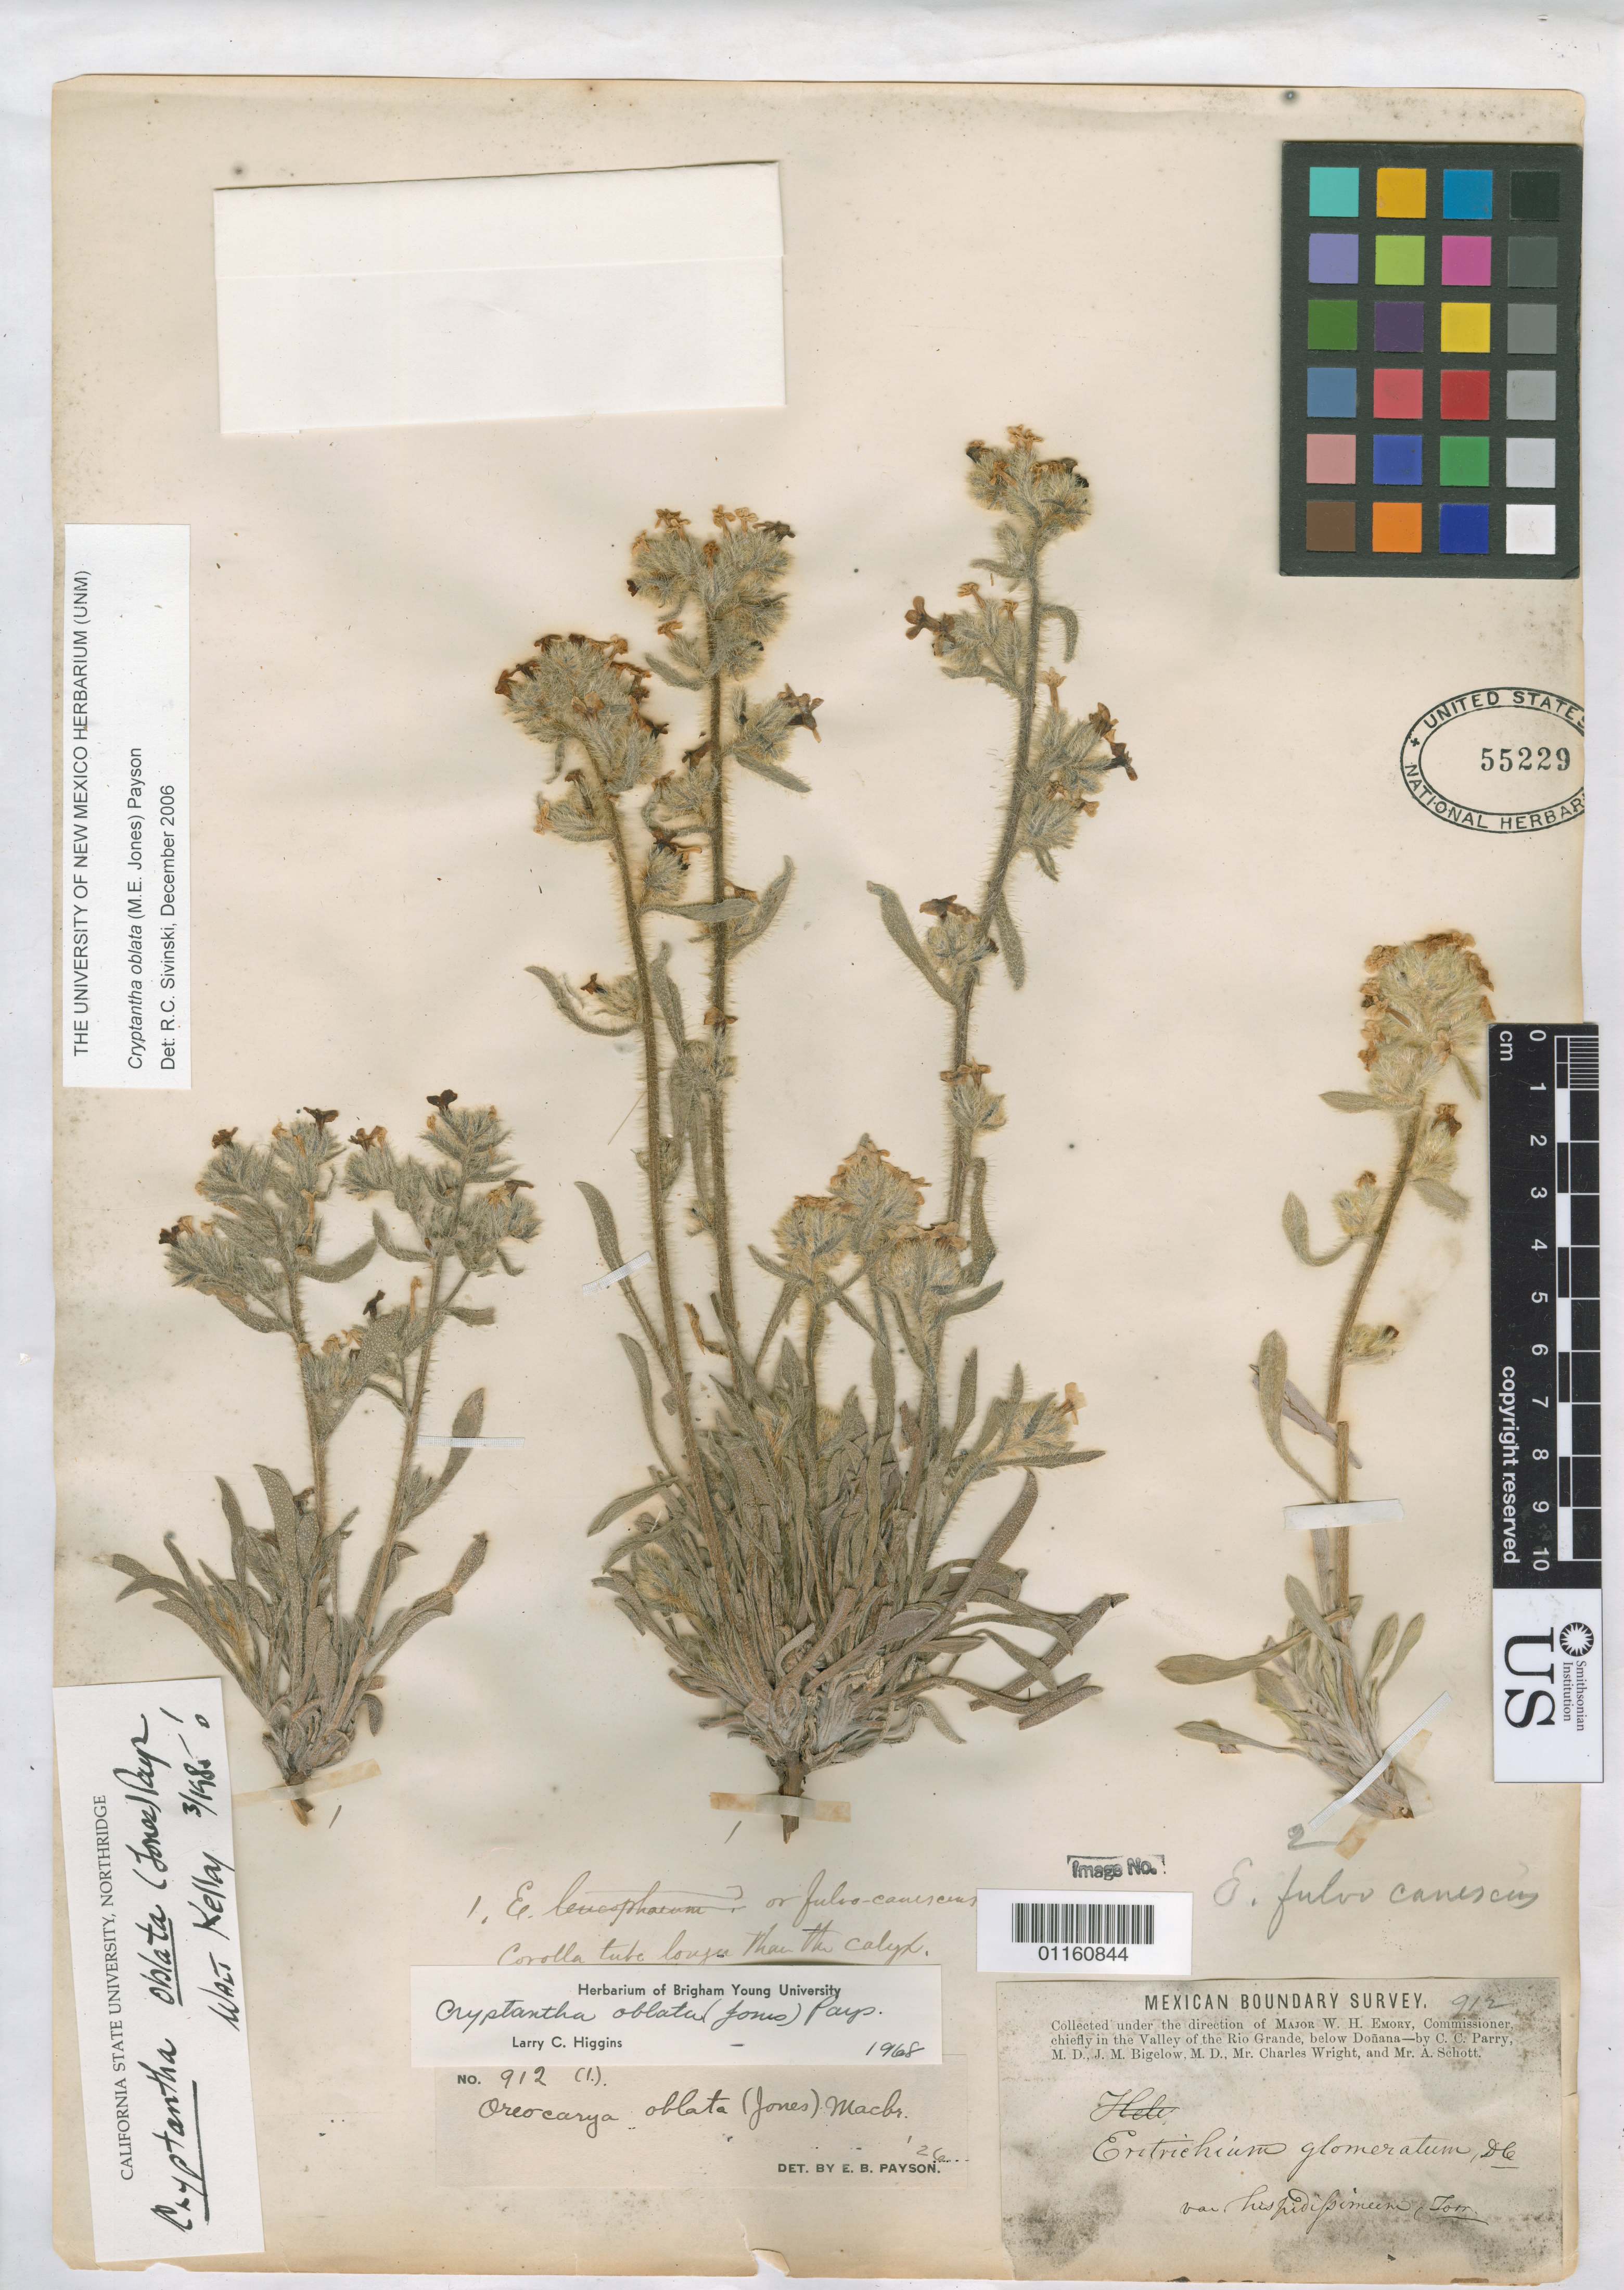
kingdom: Plantae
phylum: Tracheophyta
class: Magnoliopsida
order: Boraginales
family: Boraginaceae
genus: Cryptantha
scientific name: Cryptantha oblata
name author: (M.E. Jones) Payson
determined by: Sivinski, R. C.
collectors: C. C. Parry, C. Wright, J. M. Bigelow & A. Schott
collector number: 912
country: United States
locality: in the Valley of the Rio Grande, below Donana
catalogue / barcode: US 55229